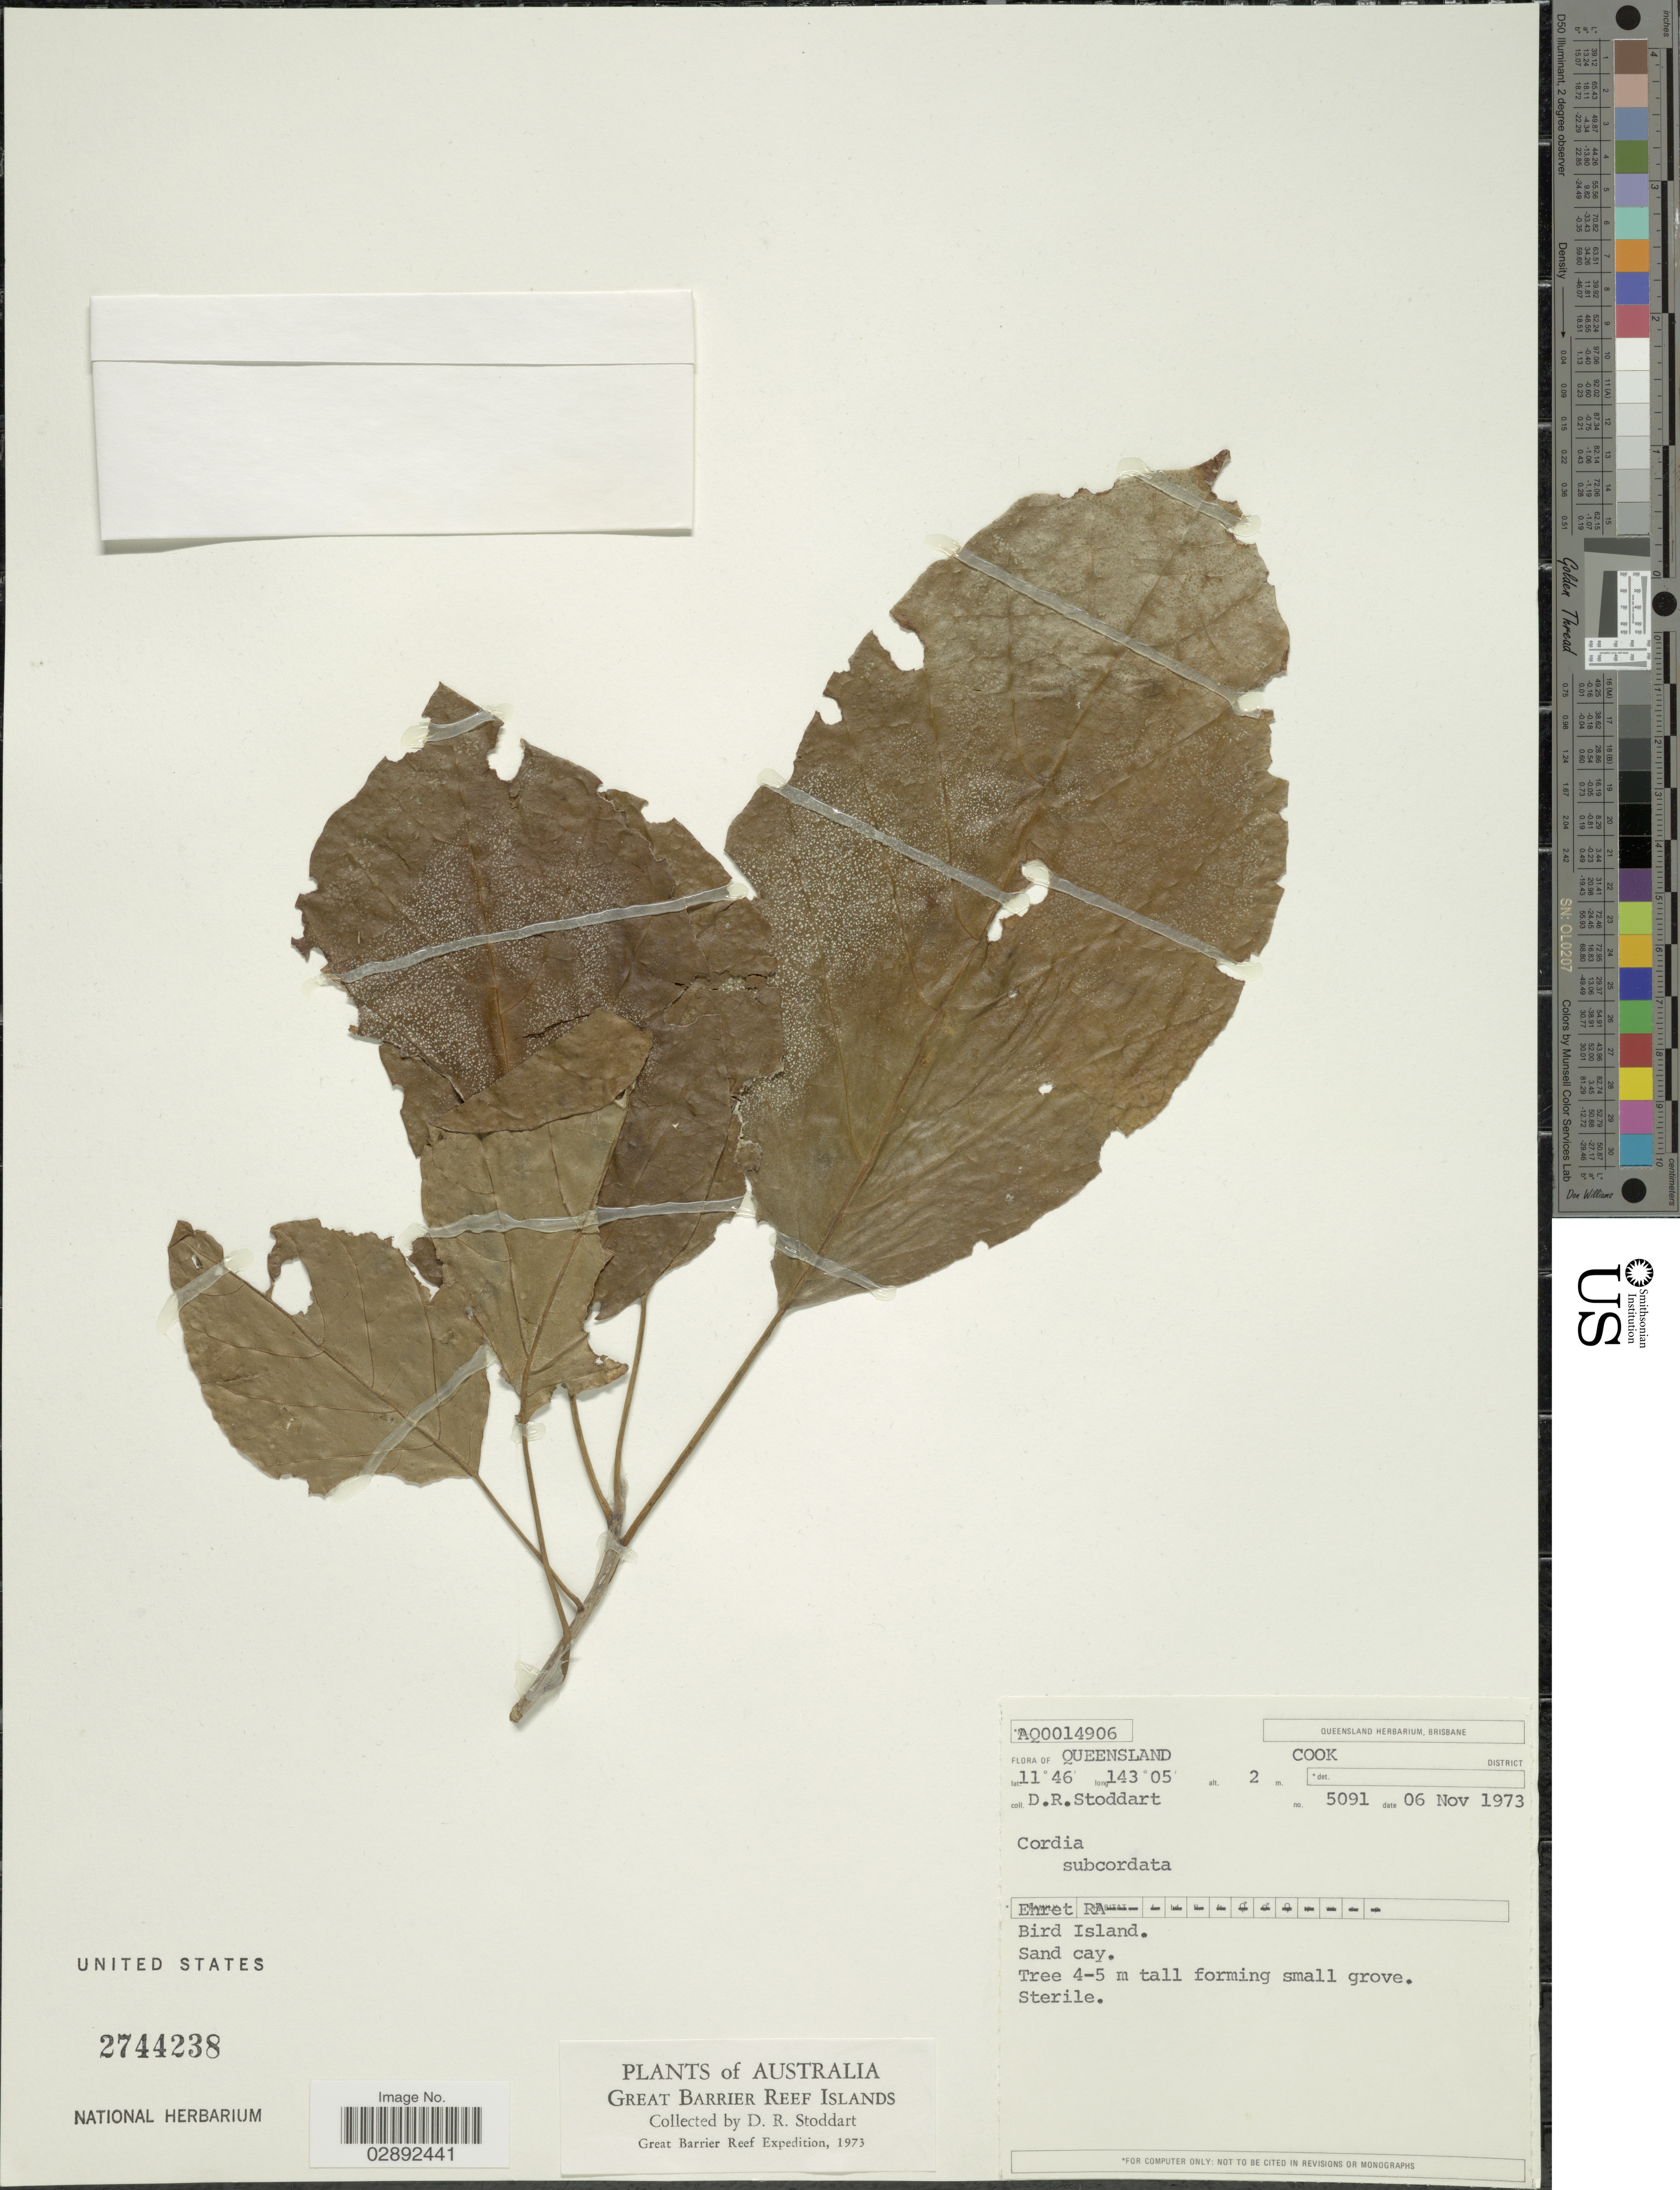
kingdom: Plantae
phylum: Tracheophyta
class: Magnoliopsida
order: Boraginales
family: Cordiaceae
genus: Cordia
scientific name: Cordia subcordata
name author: Lam.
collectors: D. R. Stoddart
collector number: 5091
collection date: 1973-11-06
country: Australia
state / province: Queensland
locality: Cook District. Bird Island.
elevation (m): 2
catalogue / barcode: US 2744238